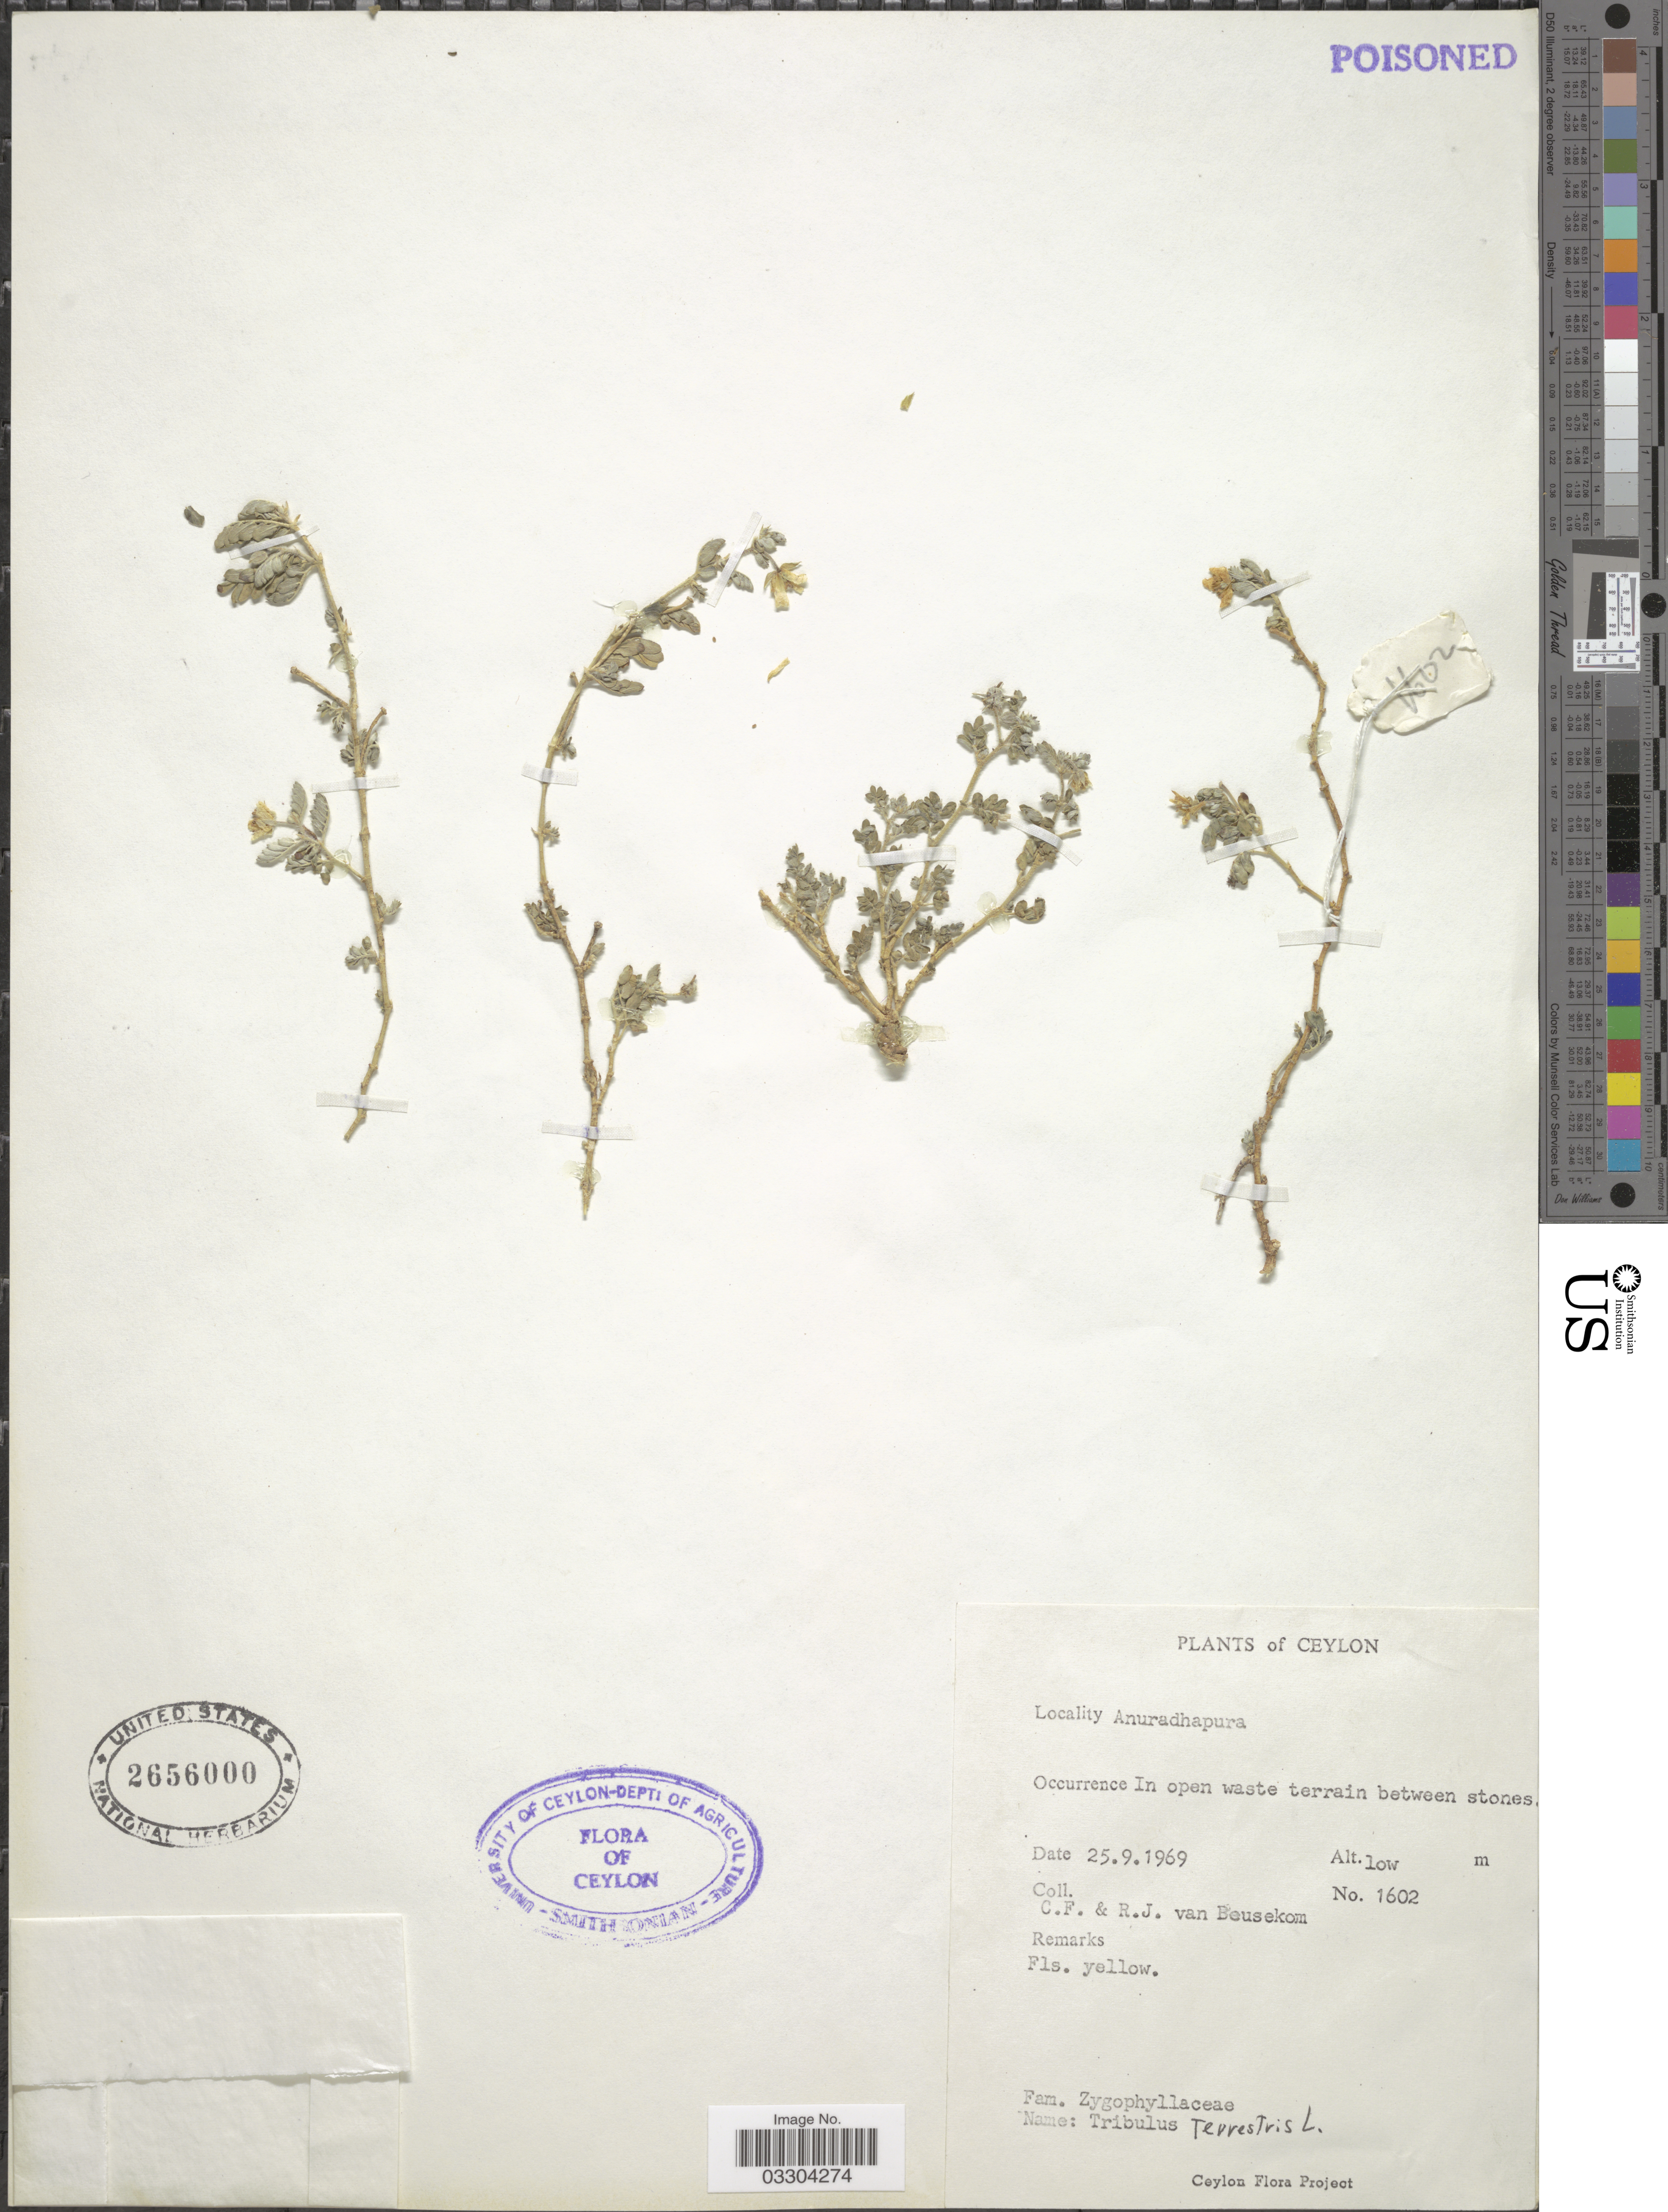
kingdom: Plantae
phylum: Tracheophyta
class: Magnoliopsida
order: Zygophyllales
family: Zygophyllaceae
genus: Tribulus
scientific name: Tribulus terrestris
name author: L.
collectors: C. F. Beusekom & R. Van Beusekom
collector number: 1602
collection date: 1969-09-25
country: Sri Lanka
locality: Ceylon. Anuradhapura.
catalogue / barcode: US 2656000